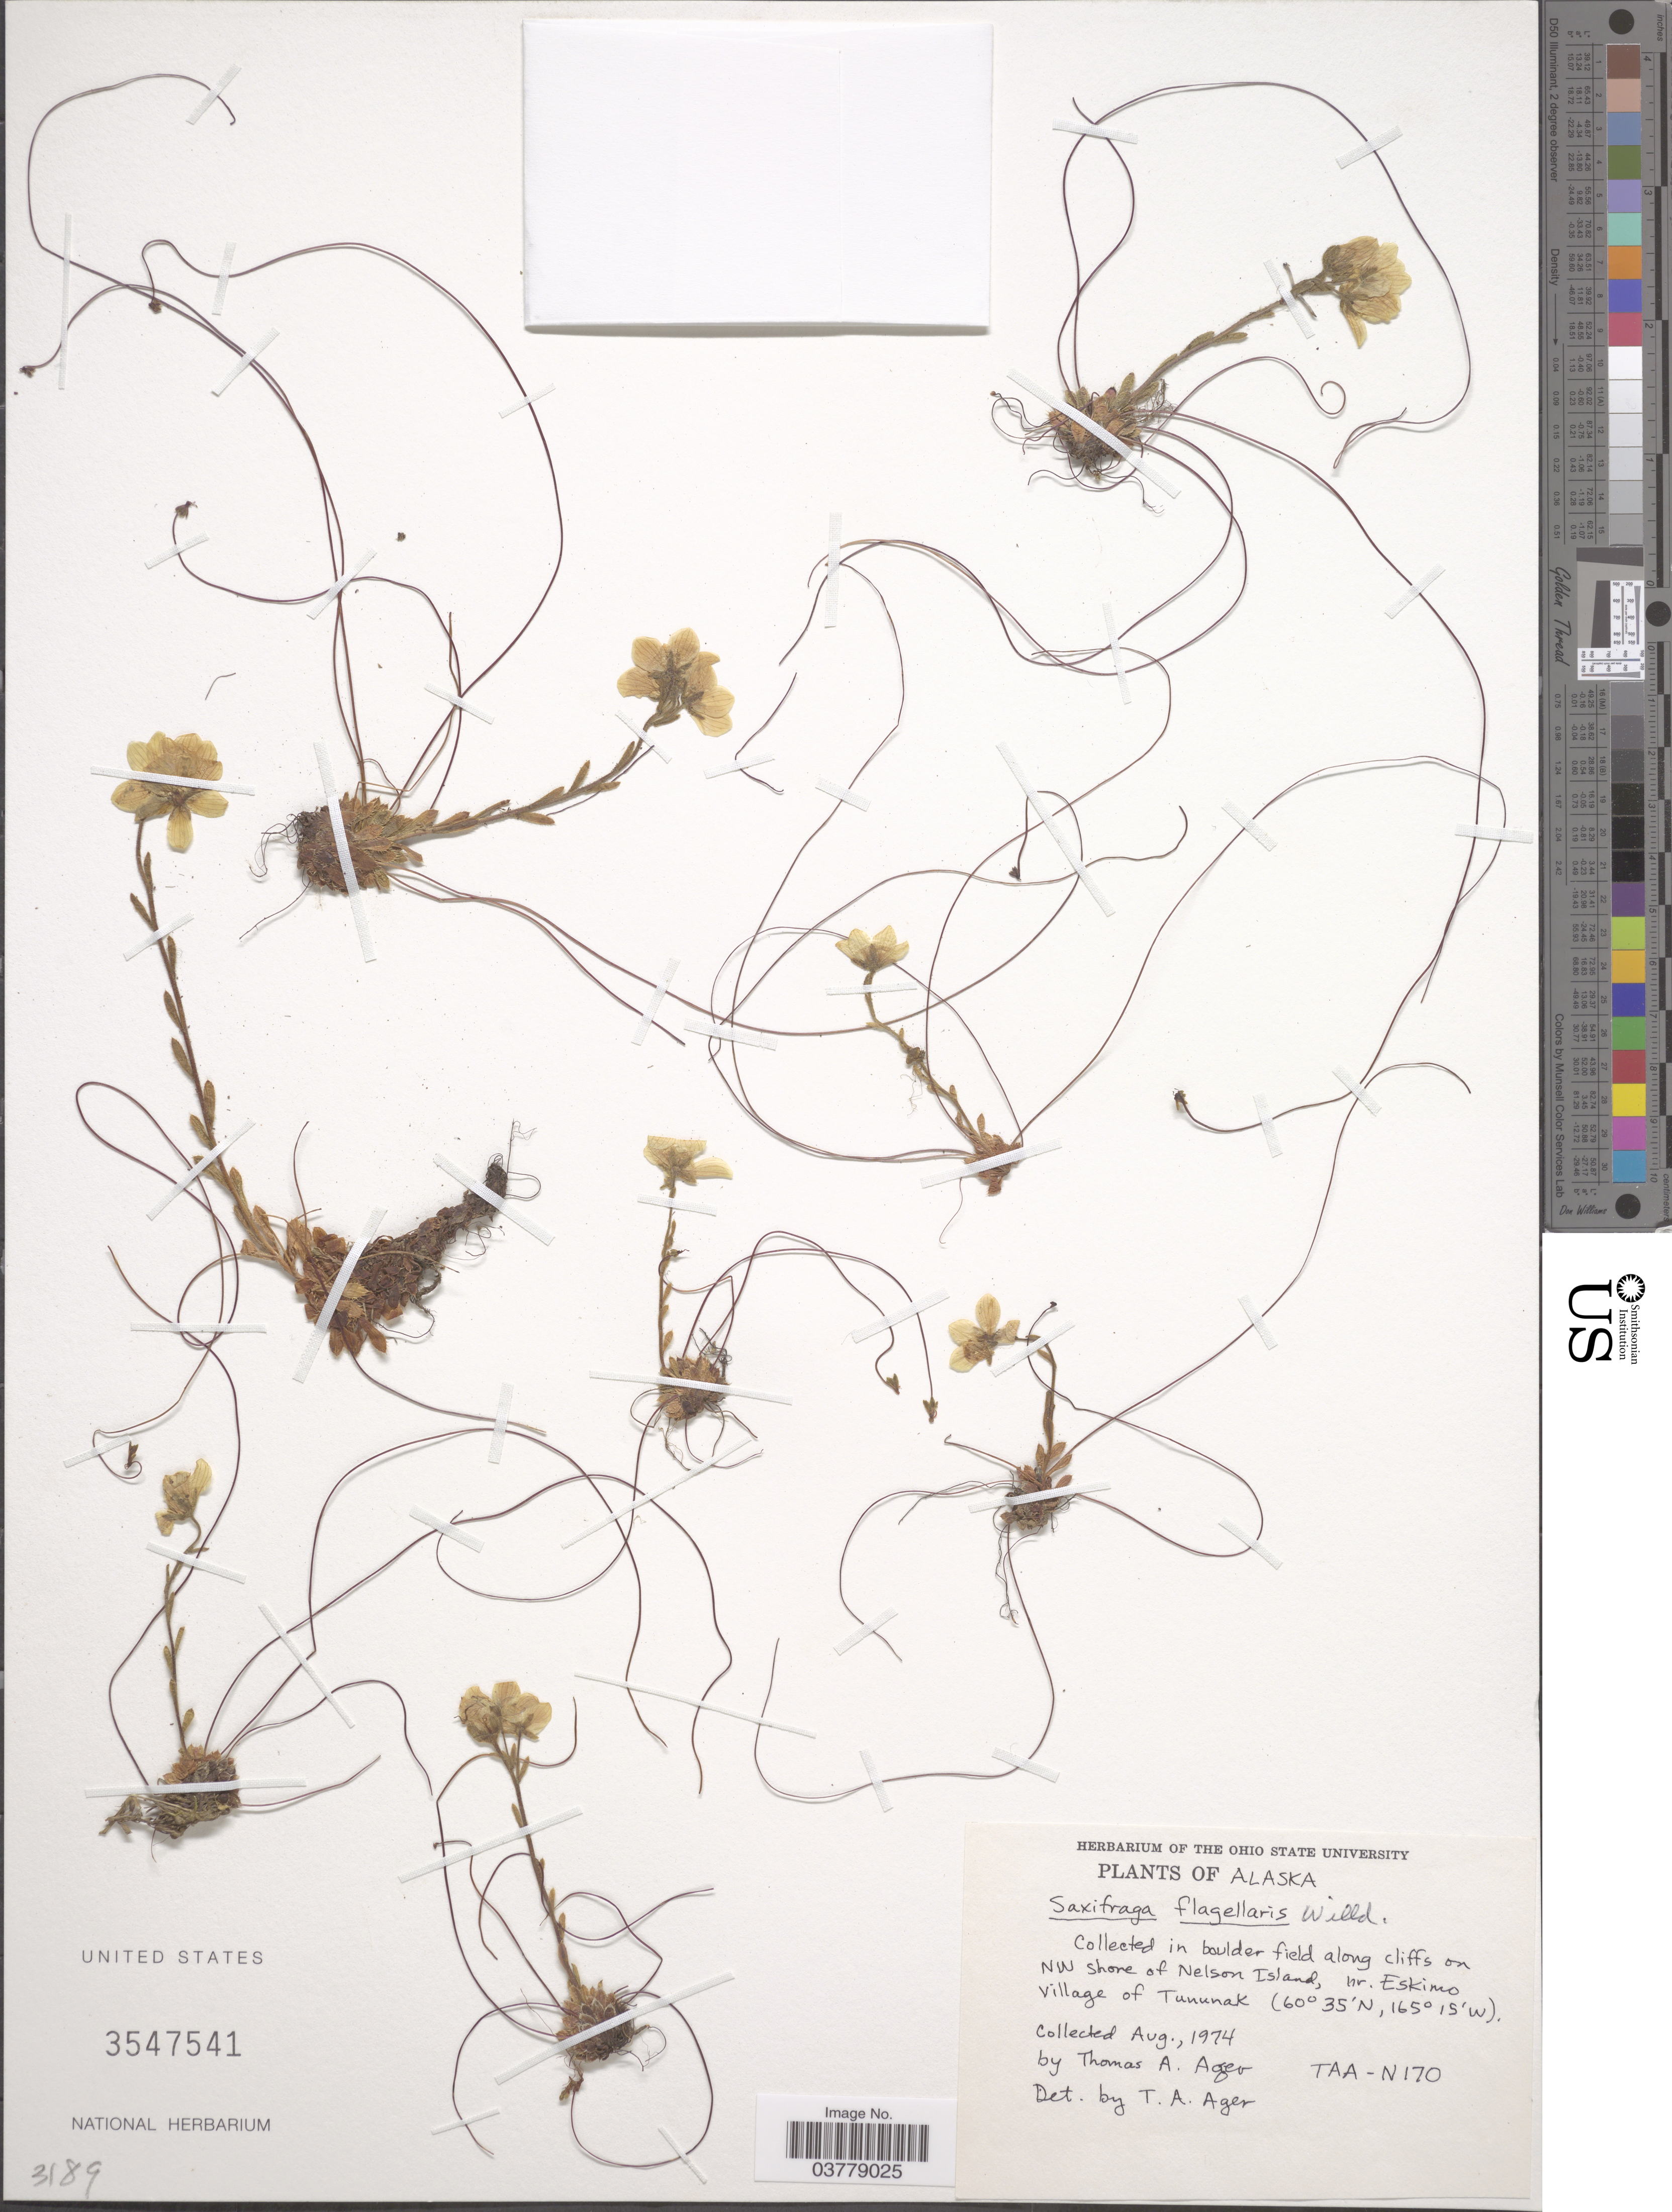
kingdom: Plantae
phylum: Tracheophyta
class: Magnoliopsida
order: Saxifragales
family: Saxifragaceae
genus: Saxifraga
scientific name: Saxifraga flagellaris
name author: Willd. ex Sternb.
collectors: T. A. Ager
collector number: TAA-N170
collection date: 1974-08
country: United States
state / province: Alaska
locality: NW shore of Nelson Island, nr. Eskimo Village of Tununak.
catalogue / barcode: US 3547541